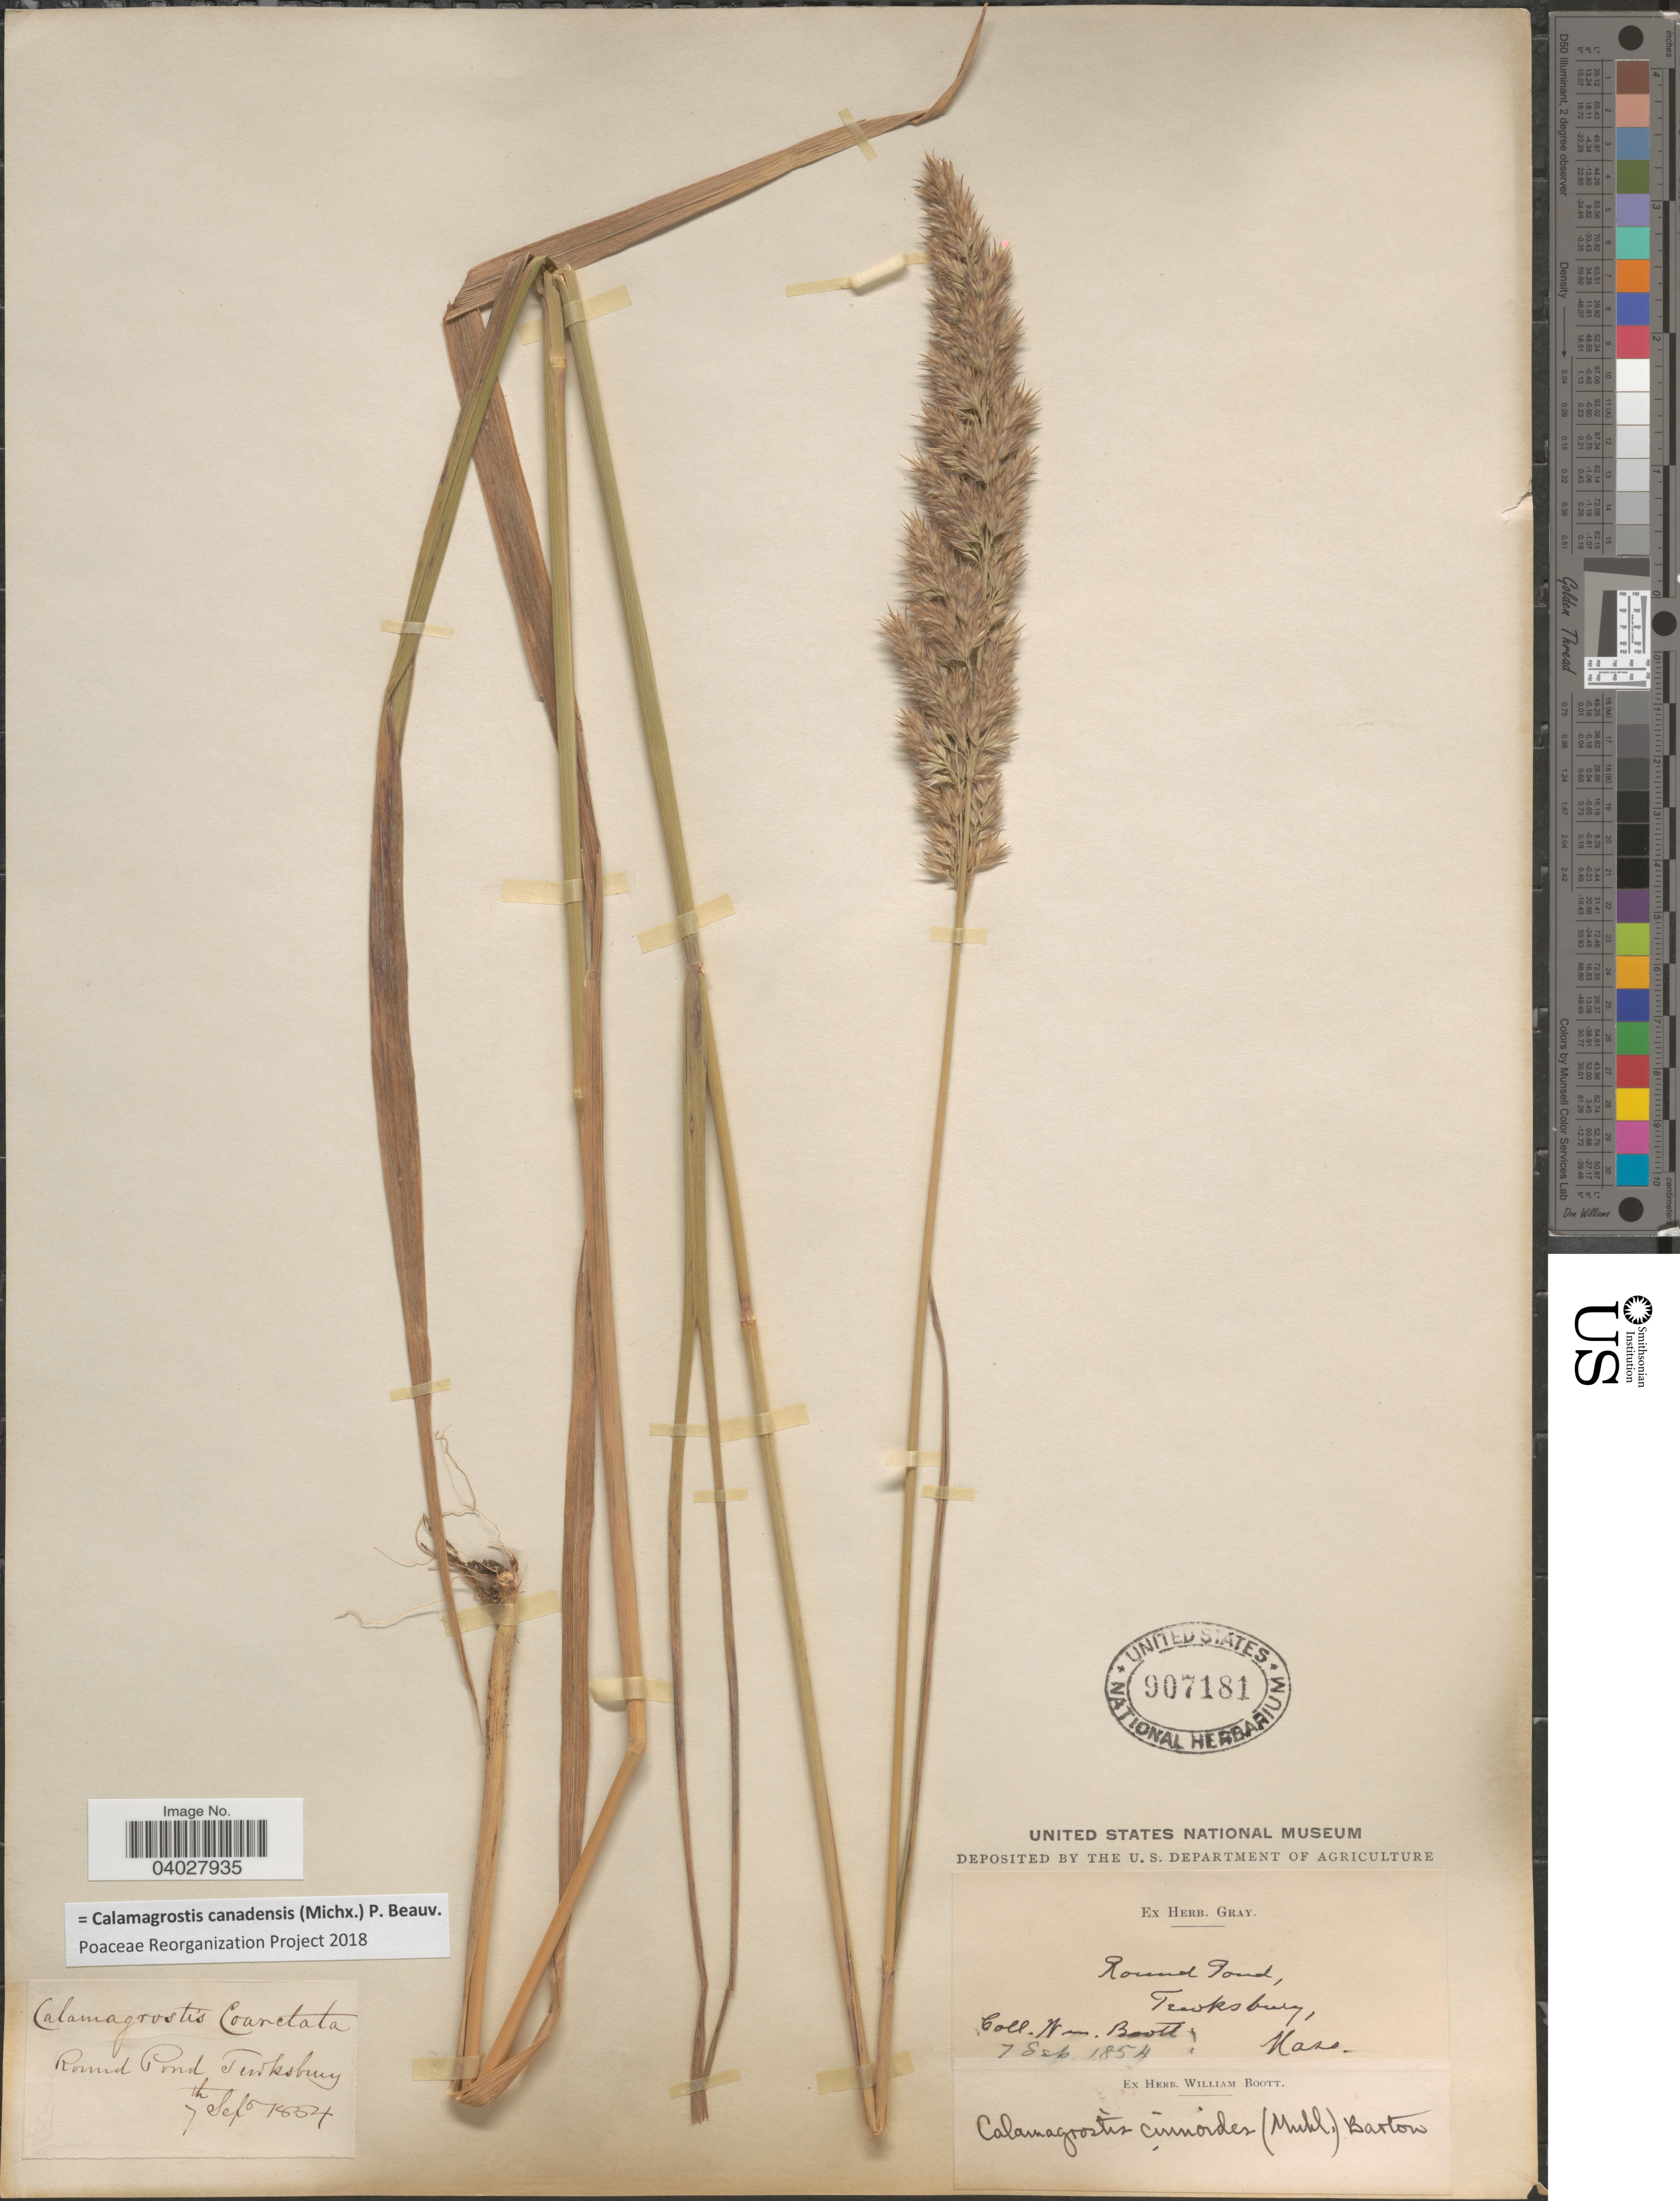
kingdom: Plantae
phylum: Tracheophyta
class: Liliopsida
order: Poales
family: Poaceae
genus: Calamagrostis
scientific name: Calamagrostis canadensis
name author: (Michx.) P. Beauv.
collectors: W. Boott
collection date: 1854-09-07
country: United States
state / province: Massachusetts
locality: Round Pond, Tewksbury.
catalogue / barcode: US 907181